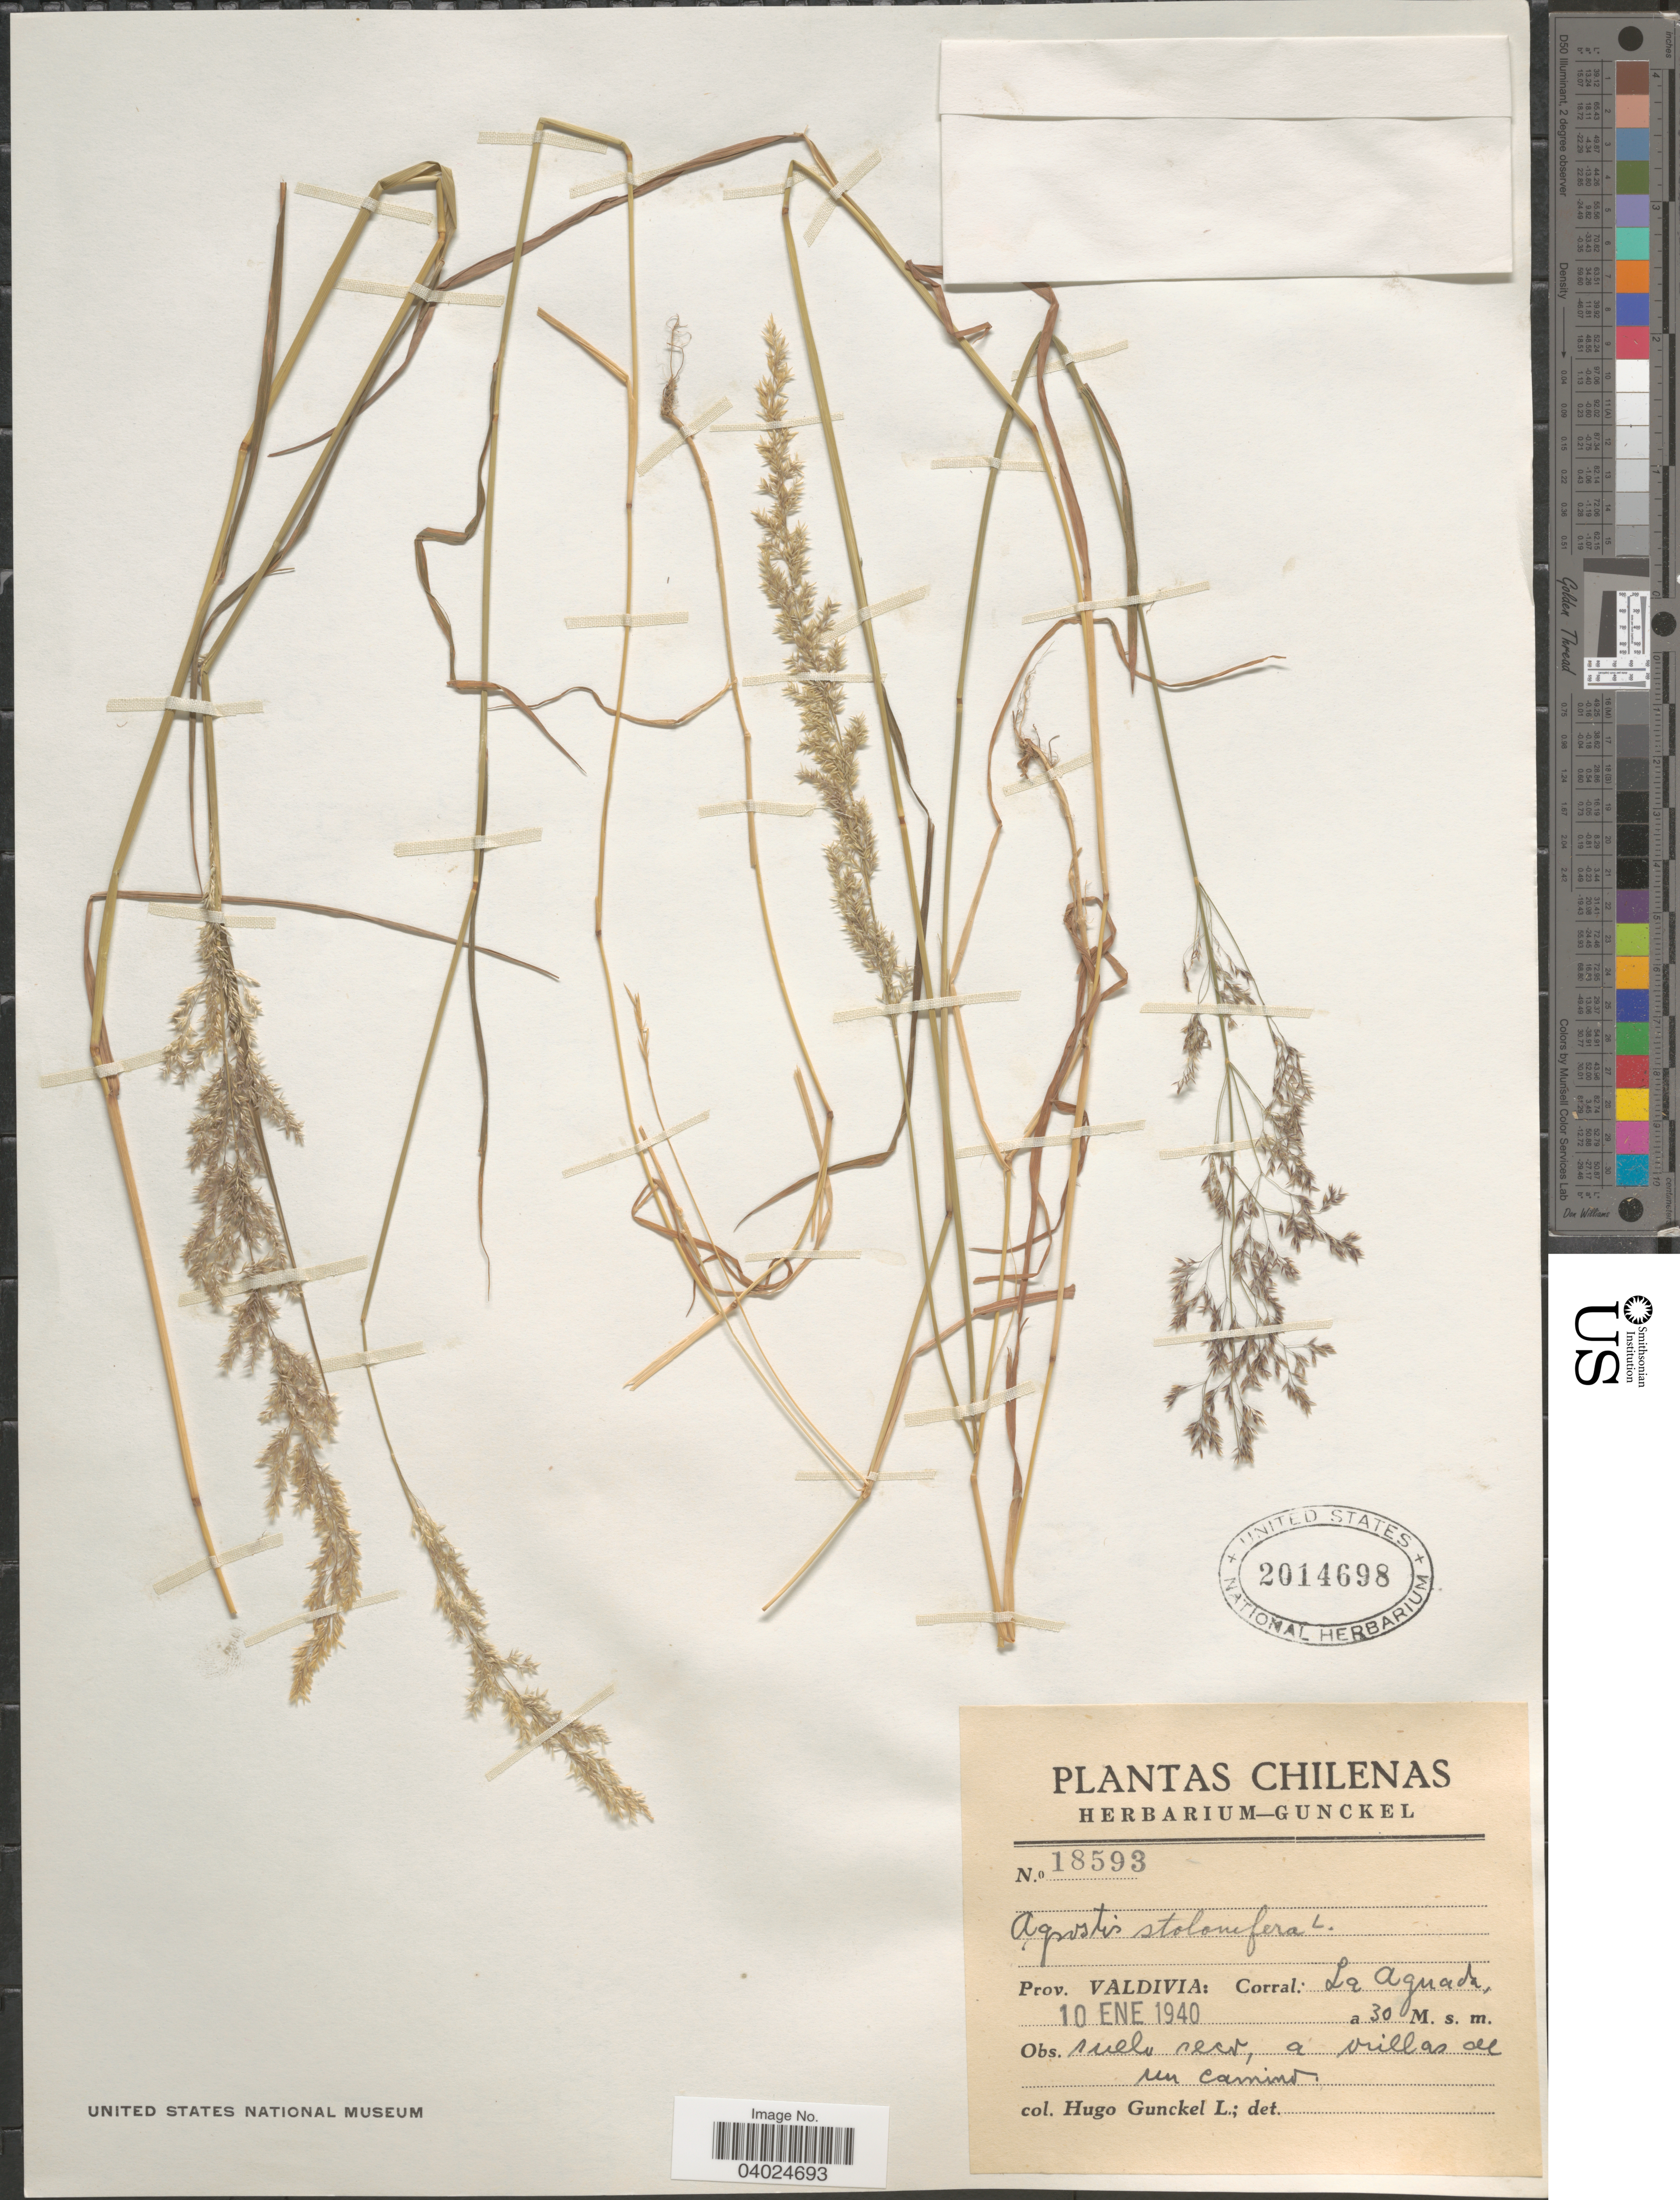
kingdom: Plantae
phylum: Tracheophyta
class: Liliopsida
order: Poales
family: Poaceae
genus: Agrostis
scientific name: Agrostis stolonifera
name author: L.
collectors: H. Gunckel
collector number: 18593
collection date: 1940-01-10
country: Chile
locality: Prov. Valdivia: Corral: La Aguada.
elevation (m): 30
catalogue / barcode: US 2014698